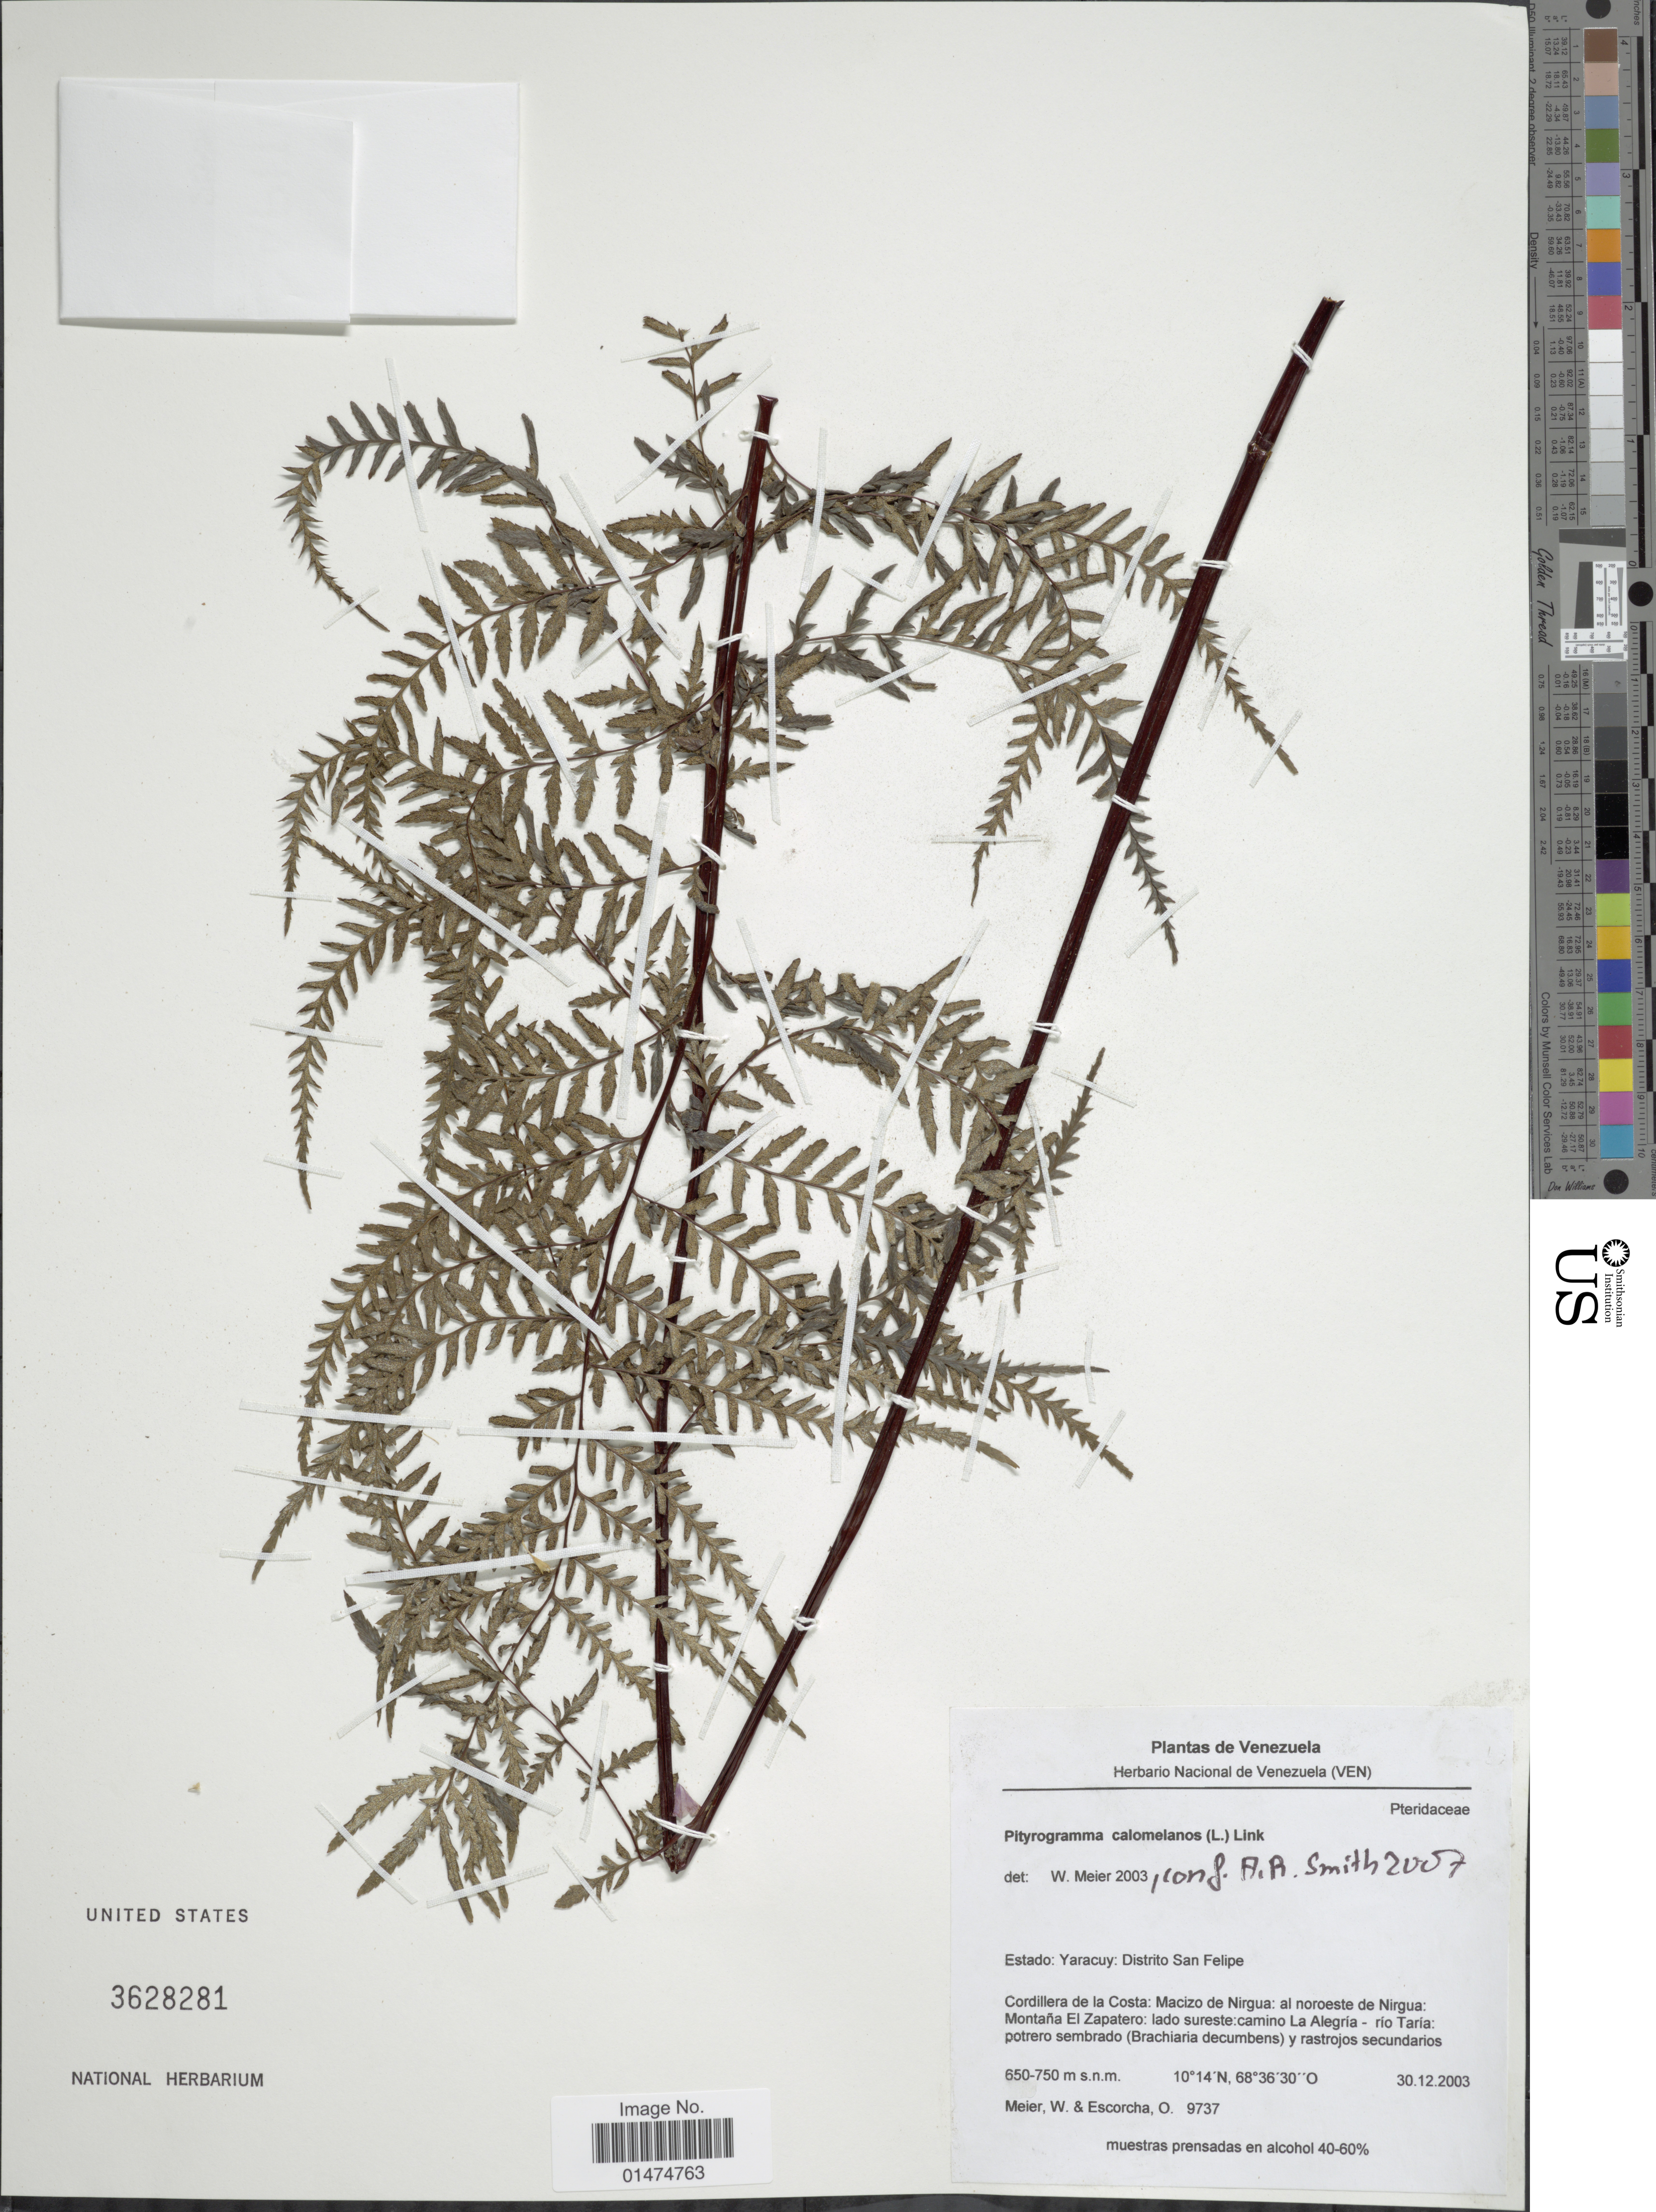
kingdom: Plantae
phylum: Tracheophyta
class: Polypodiopsida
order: Polypodiales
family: Pteridaceae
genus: Pityrogramma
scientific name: Pityrogramma calomelanos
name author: (L.) Link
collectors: W. Meier & O. Escorcha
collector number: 9737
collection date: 2003-12-30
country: Venezuela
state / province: Yaracuy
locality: Estado Yaracuy: Distrito San Felipe, Cordillera de la Costa: Macizo de Nirgua: al noroeste de Nirgua: Montana El Zapatero: lado sureste: camino La Alegria- rio Taria: potreto sembrado (Brachiaria decumbens) y rastrojos secundarios.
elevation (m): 650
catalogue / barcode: US 3628281